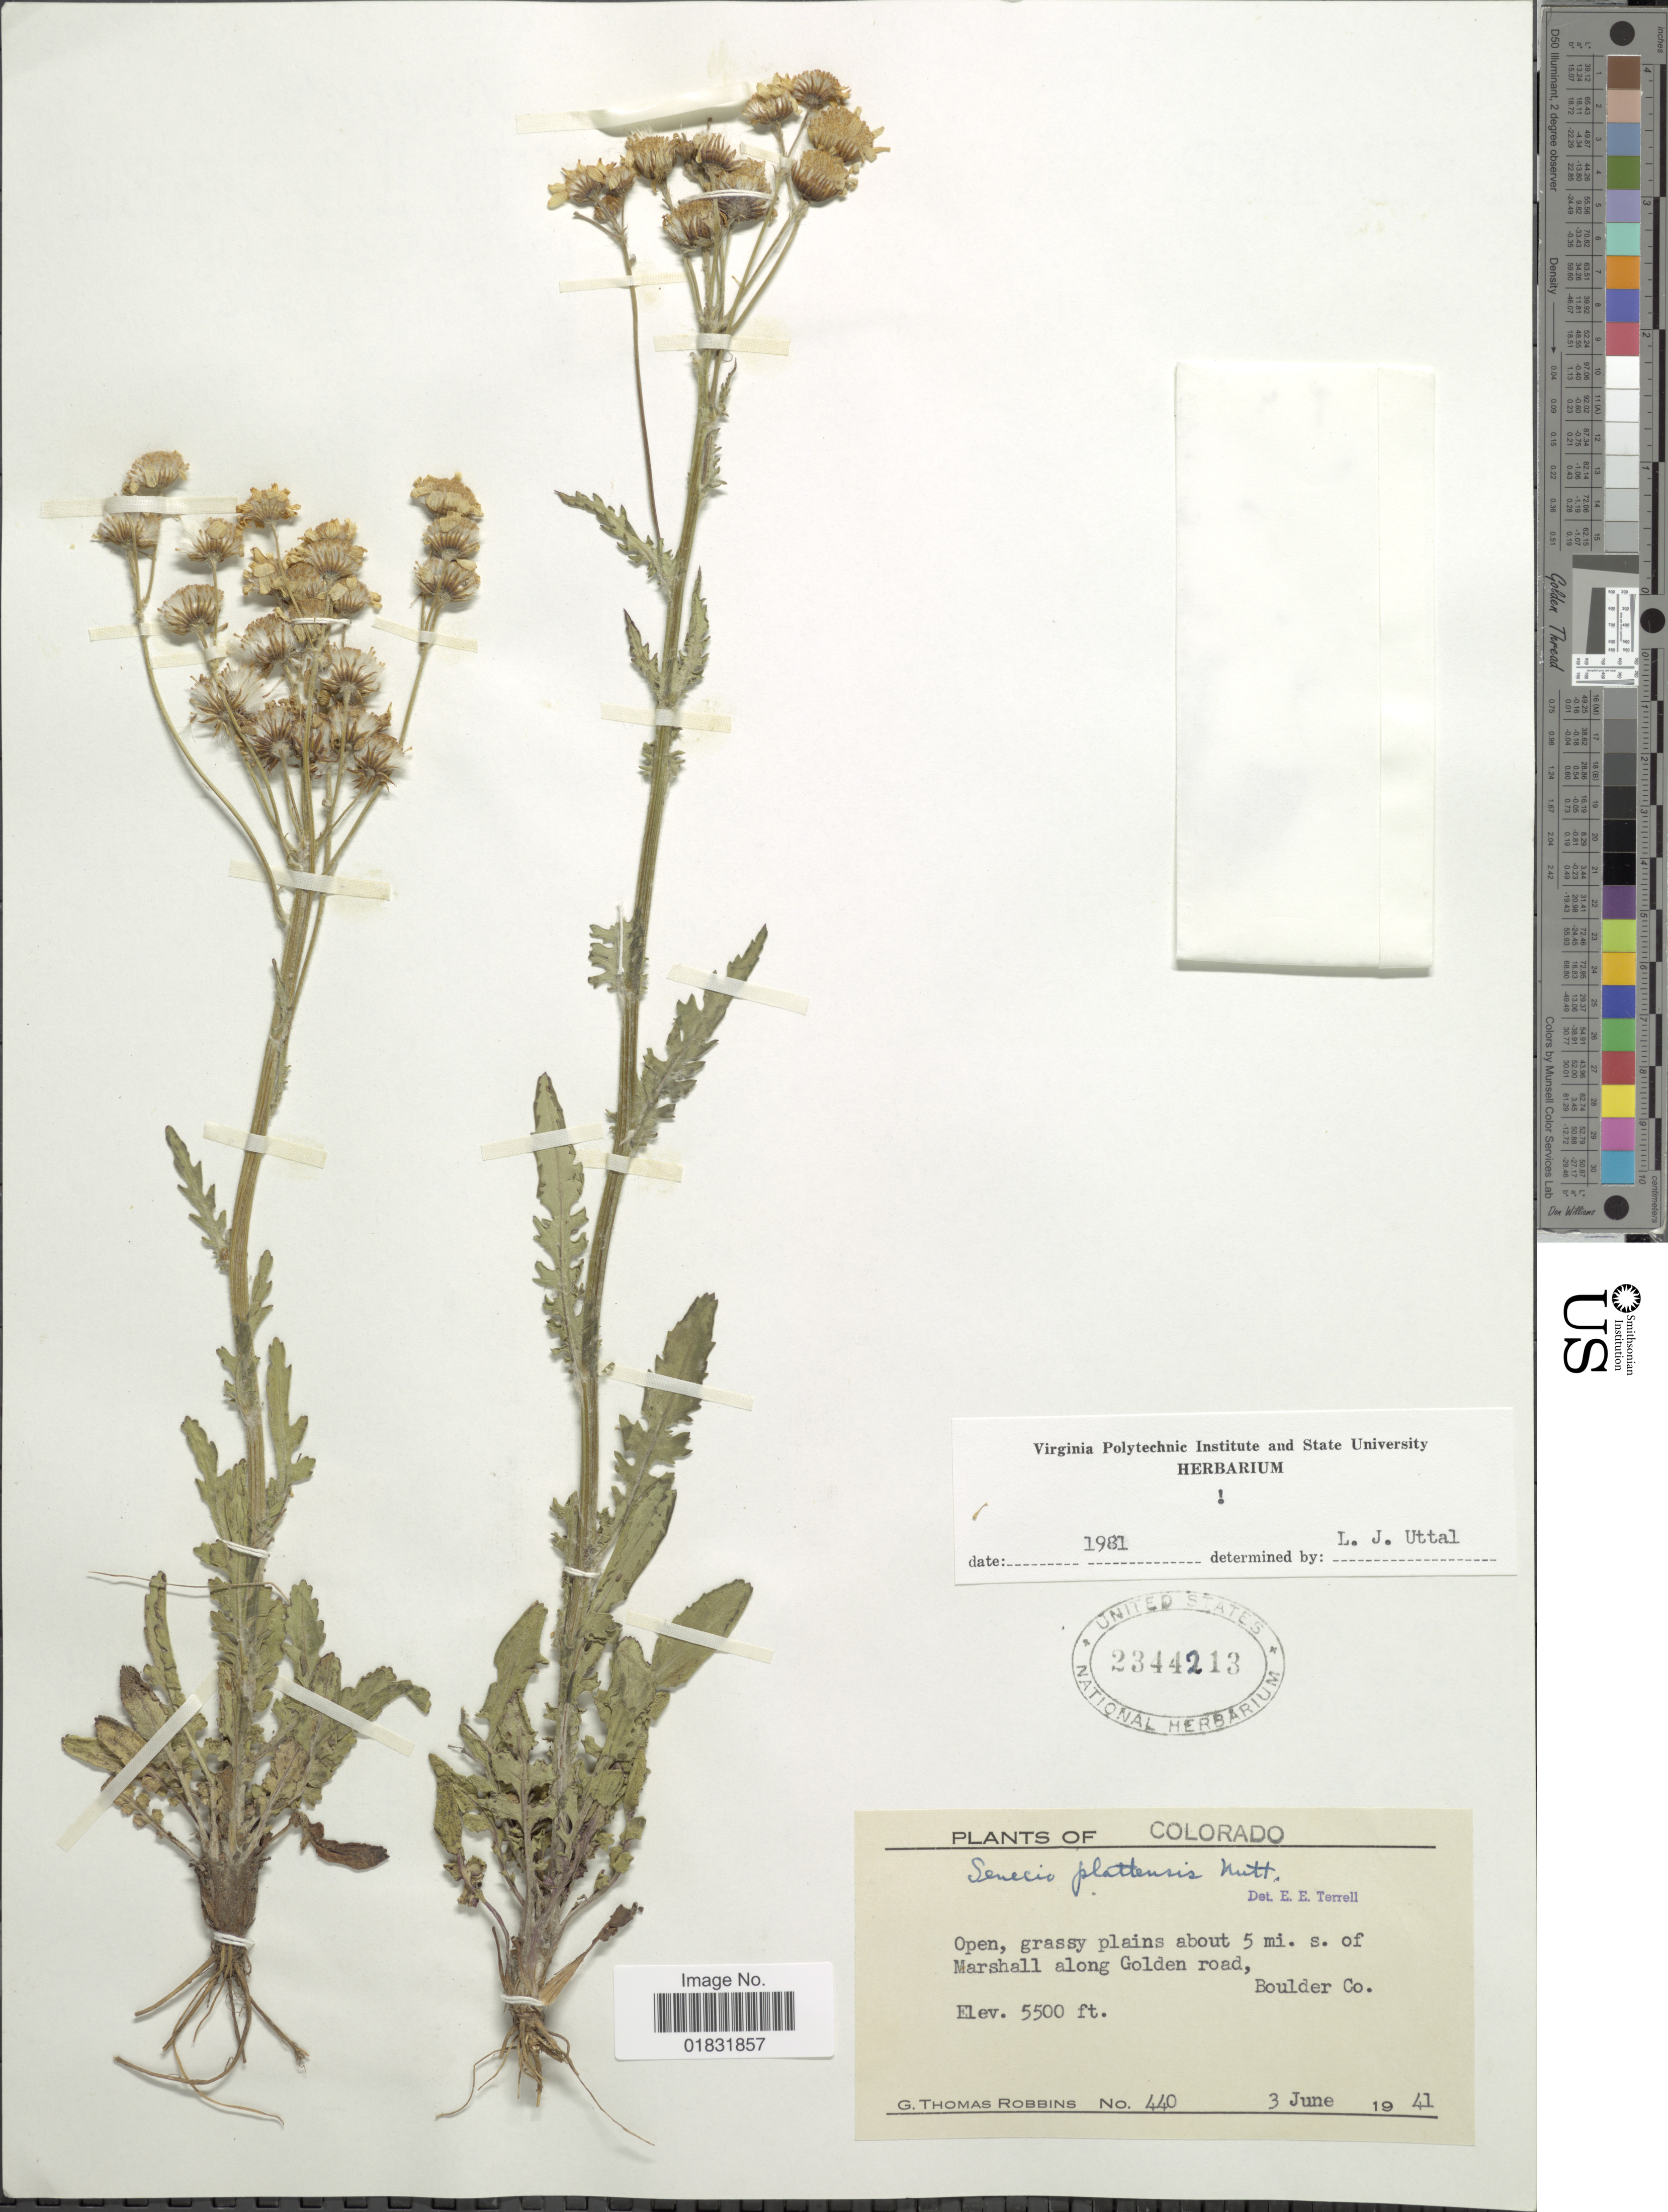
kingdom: Plantae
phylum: Tracheophyta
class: Magnoliopsida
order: Asterales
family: Asteraceae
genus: Packera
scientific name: Packera plattensis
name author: W.A. Weber & Á. Löve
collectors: G. T. Robbins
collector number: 440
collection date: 1941-06-03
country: United States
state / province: Colorado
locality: Open, grassy plains about 5 mi. s. of Marshall along Golden road, Boulder Co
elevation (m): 1676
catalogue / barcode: US 2344213